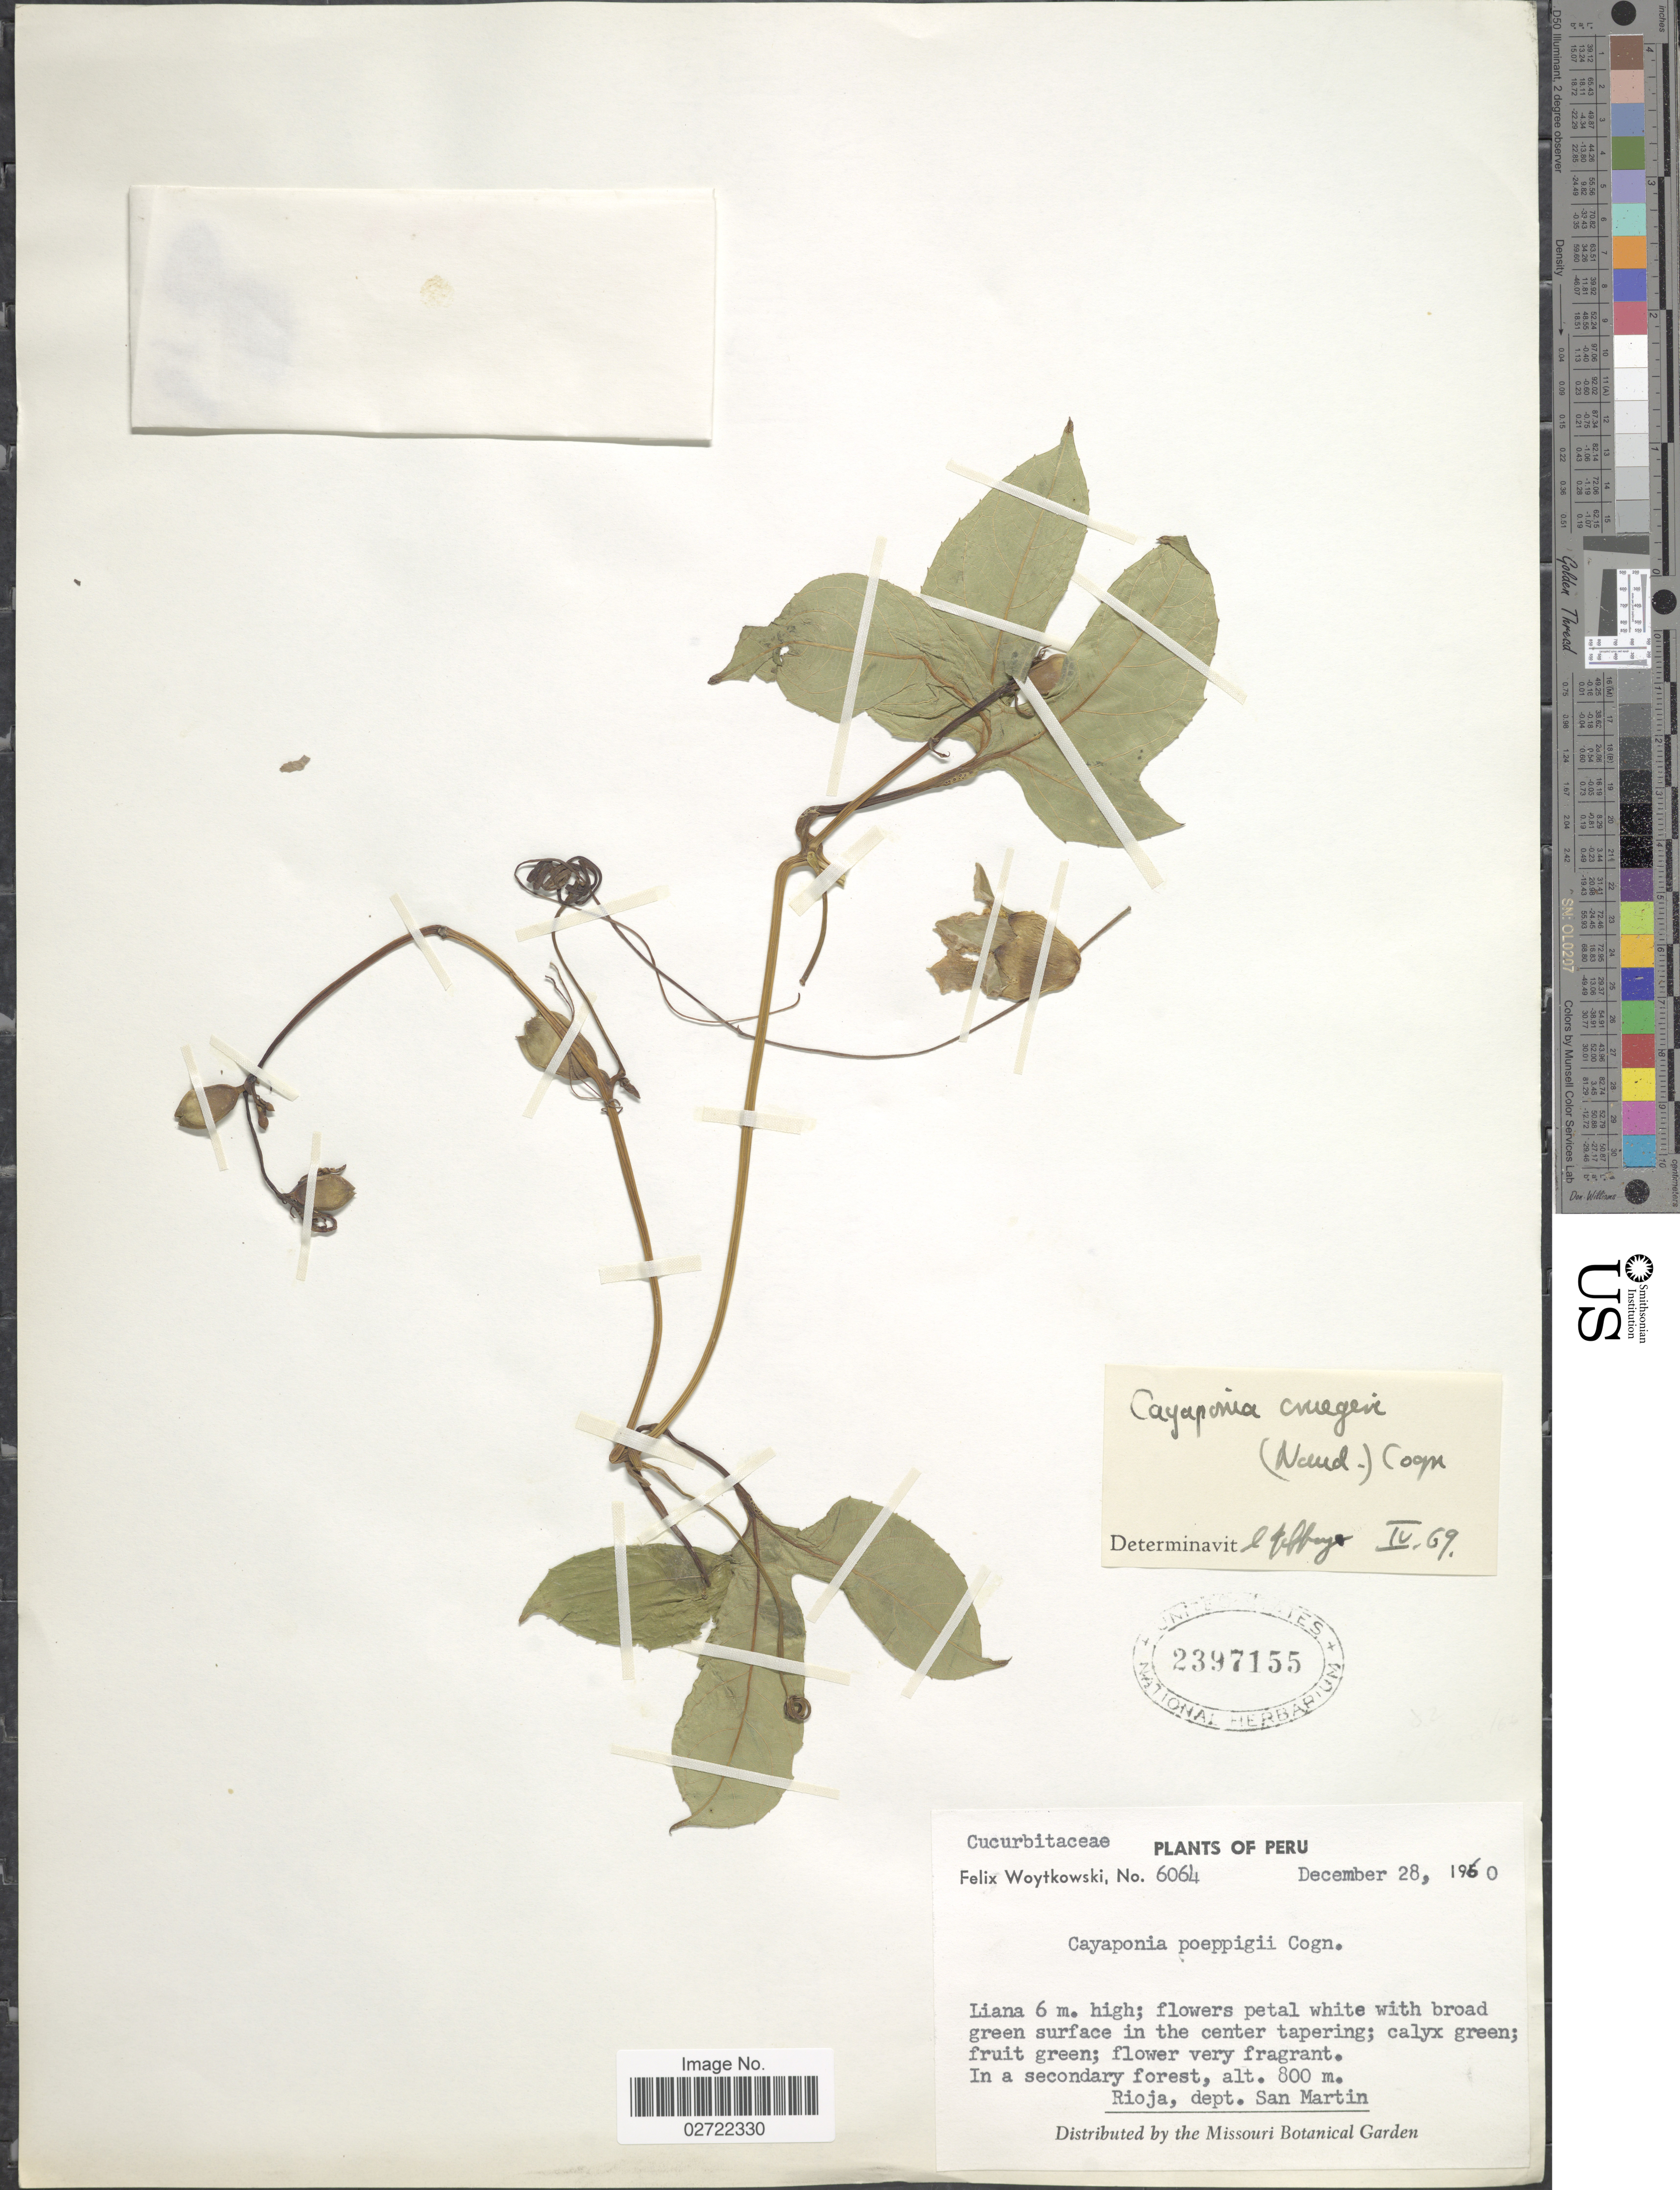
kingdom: Plantae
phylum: Tracheophyta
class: Magnoliopsida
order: Cucurbitales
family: Cucurbitaceae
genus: Cayaponia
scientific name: Cayaponia cruegeri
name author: (Naudin) Cogn.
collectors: F. Woytkowski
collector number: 6064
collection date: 1960-12-28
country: Peru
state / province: San Martín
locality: In a secondary forest. Rioja, dept. San Martin.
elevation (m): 800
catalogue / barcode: US 2397155